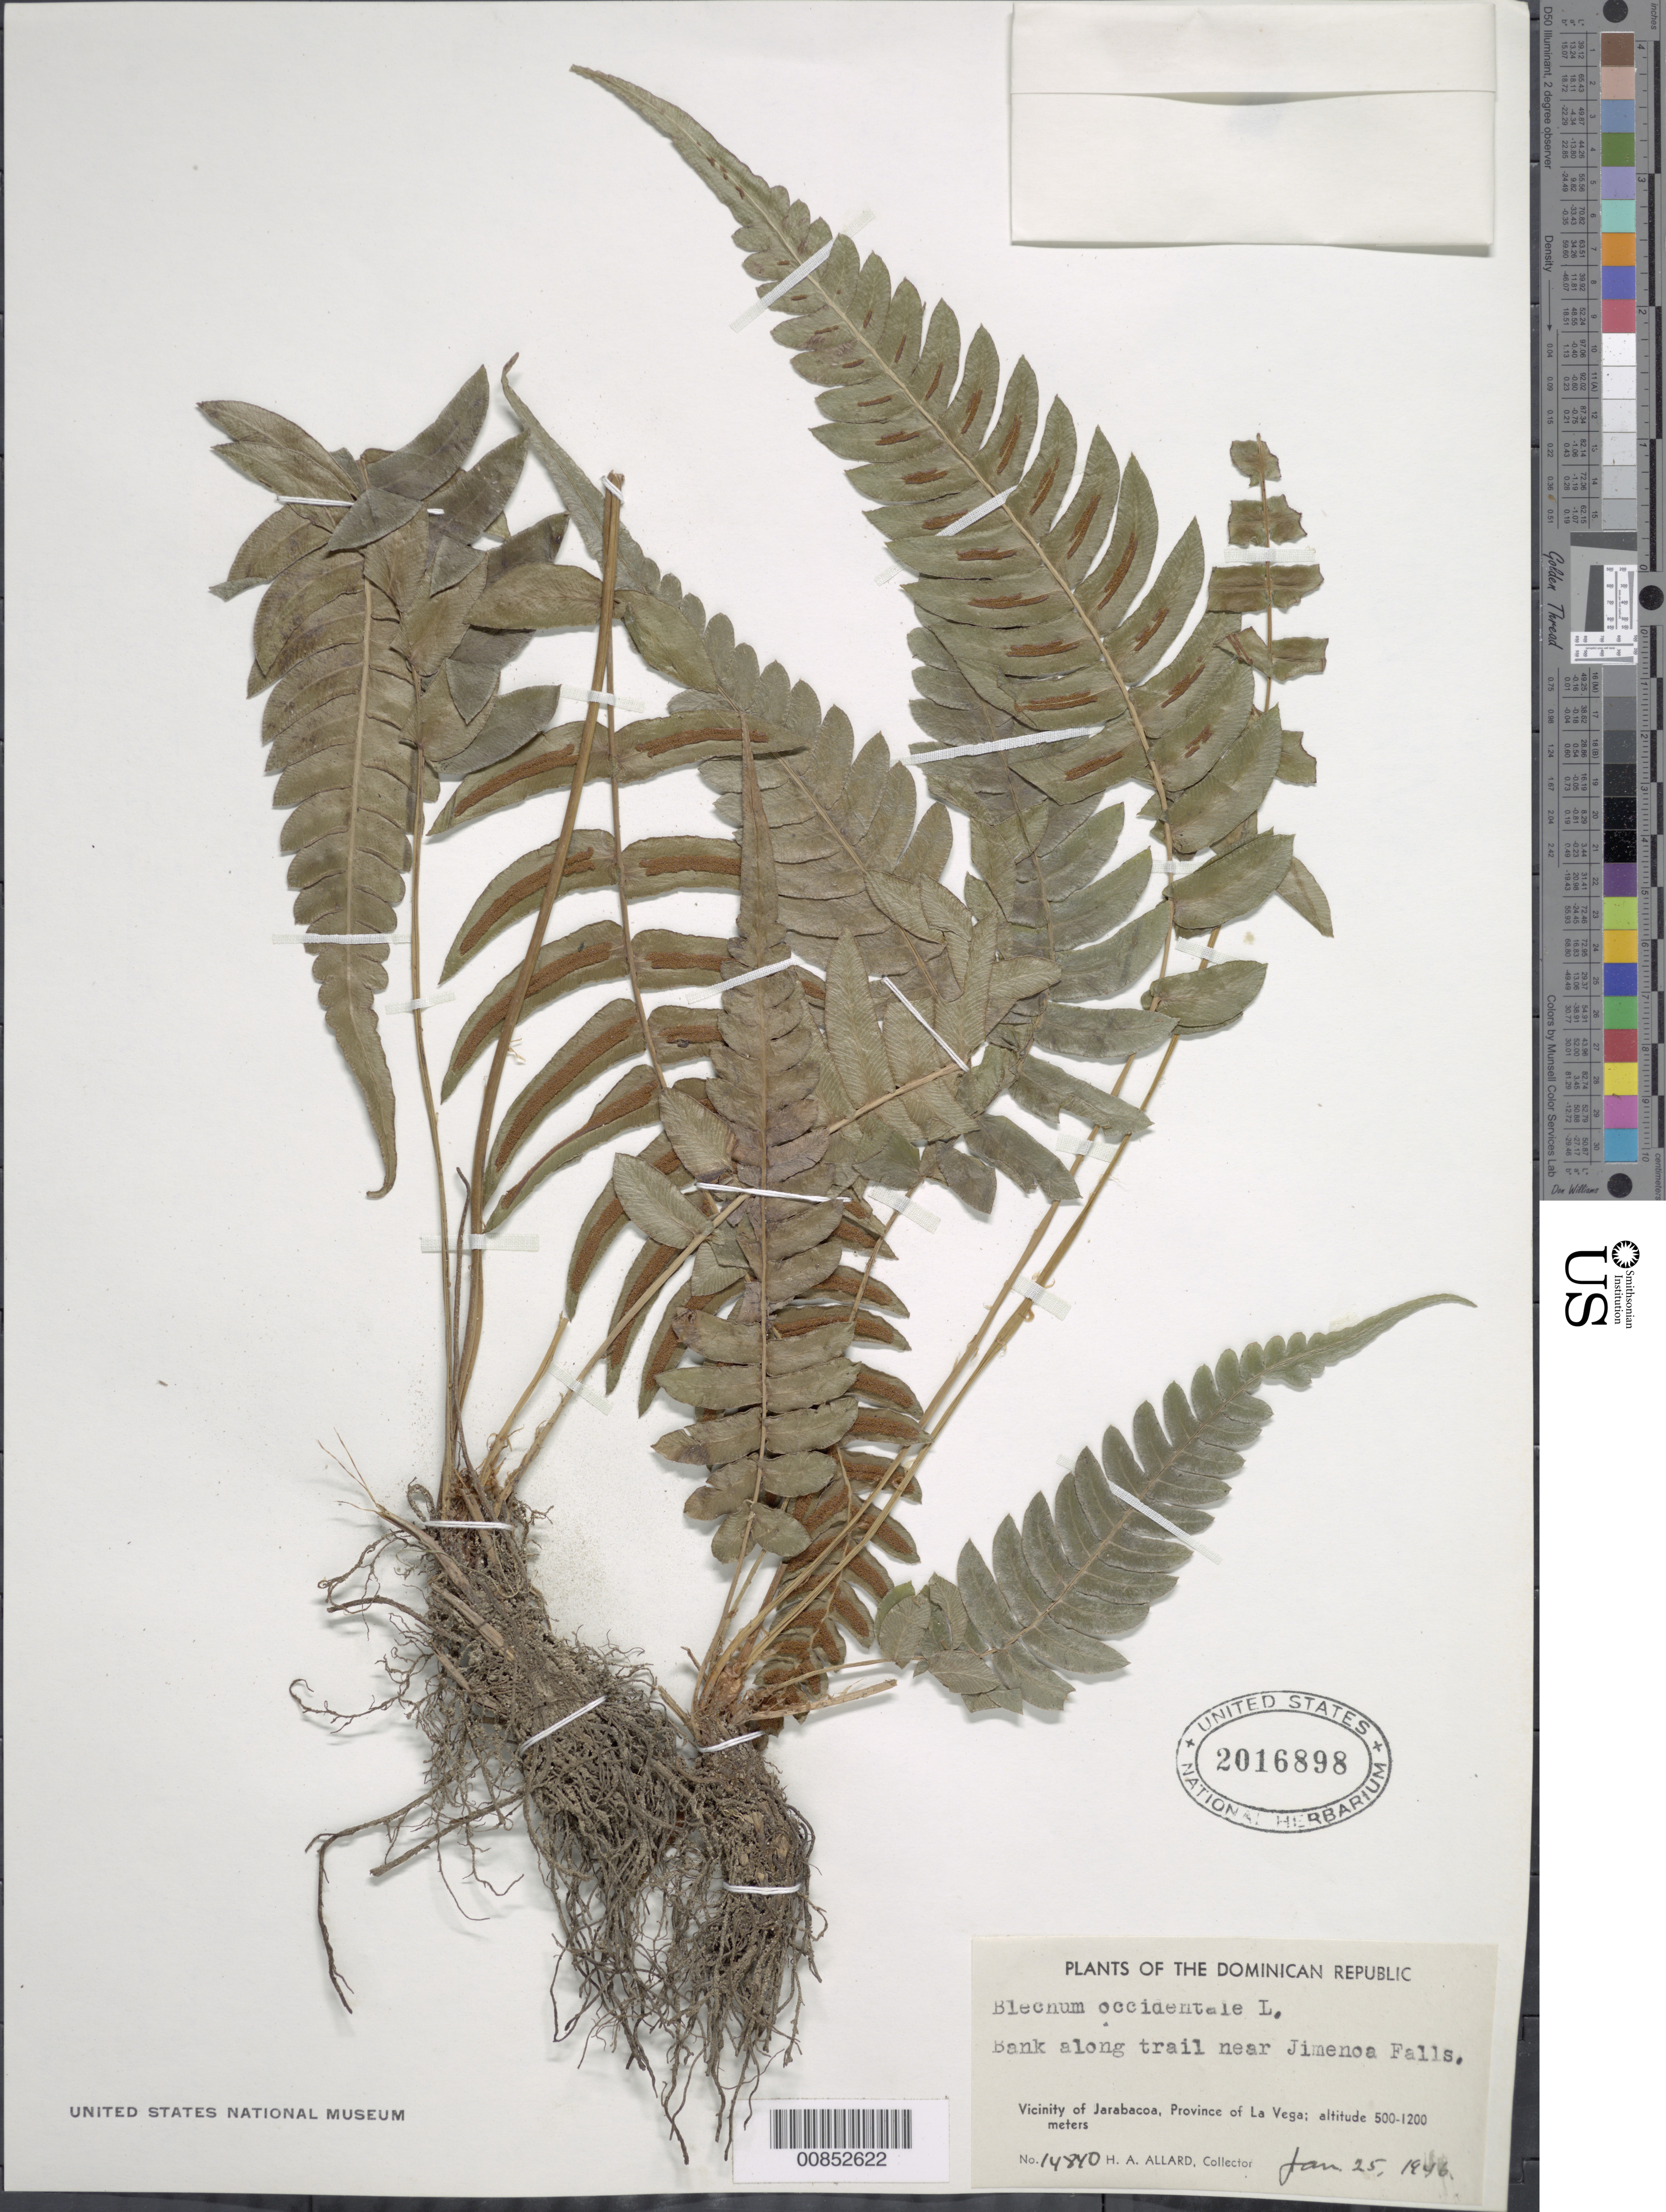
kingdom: Plantae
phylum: Tracheophyta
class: Polypodiopsida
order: Polypodiales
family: Blechnaceae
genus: Blechnum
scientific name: Blechnum occidentale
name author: L.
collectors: H. A. Allard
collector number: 14840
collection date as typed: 25 Jan 1946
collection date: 1946-01-25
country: Dominican Republic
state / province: La Vega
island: Hispaniola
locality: Jarabacoa vicinity, trail near Jimenoa Falls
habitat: Bank along trail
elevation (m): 500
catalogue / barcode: US 2016898